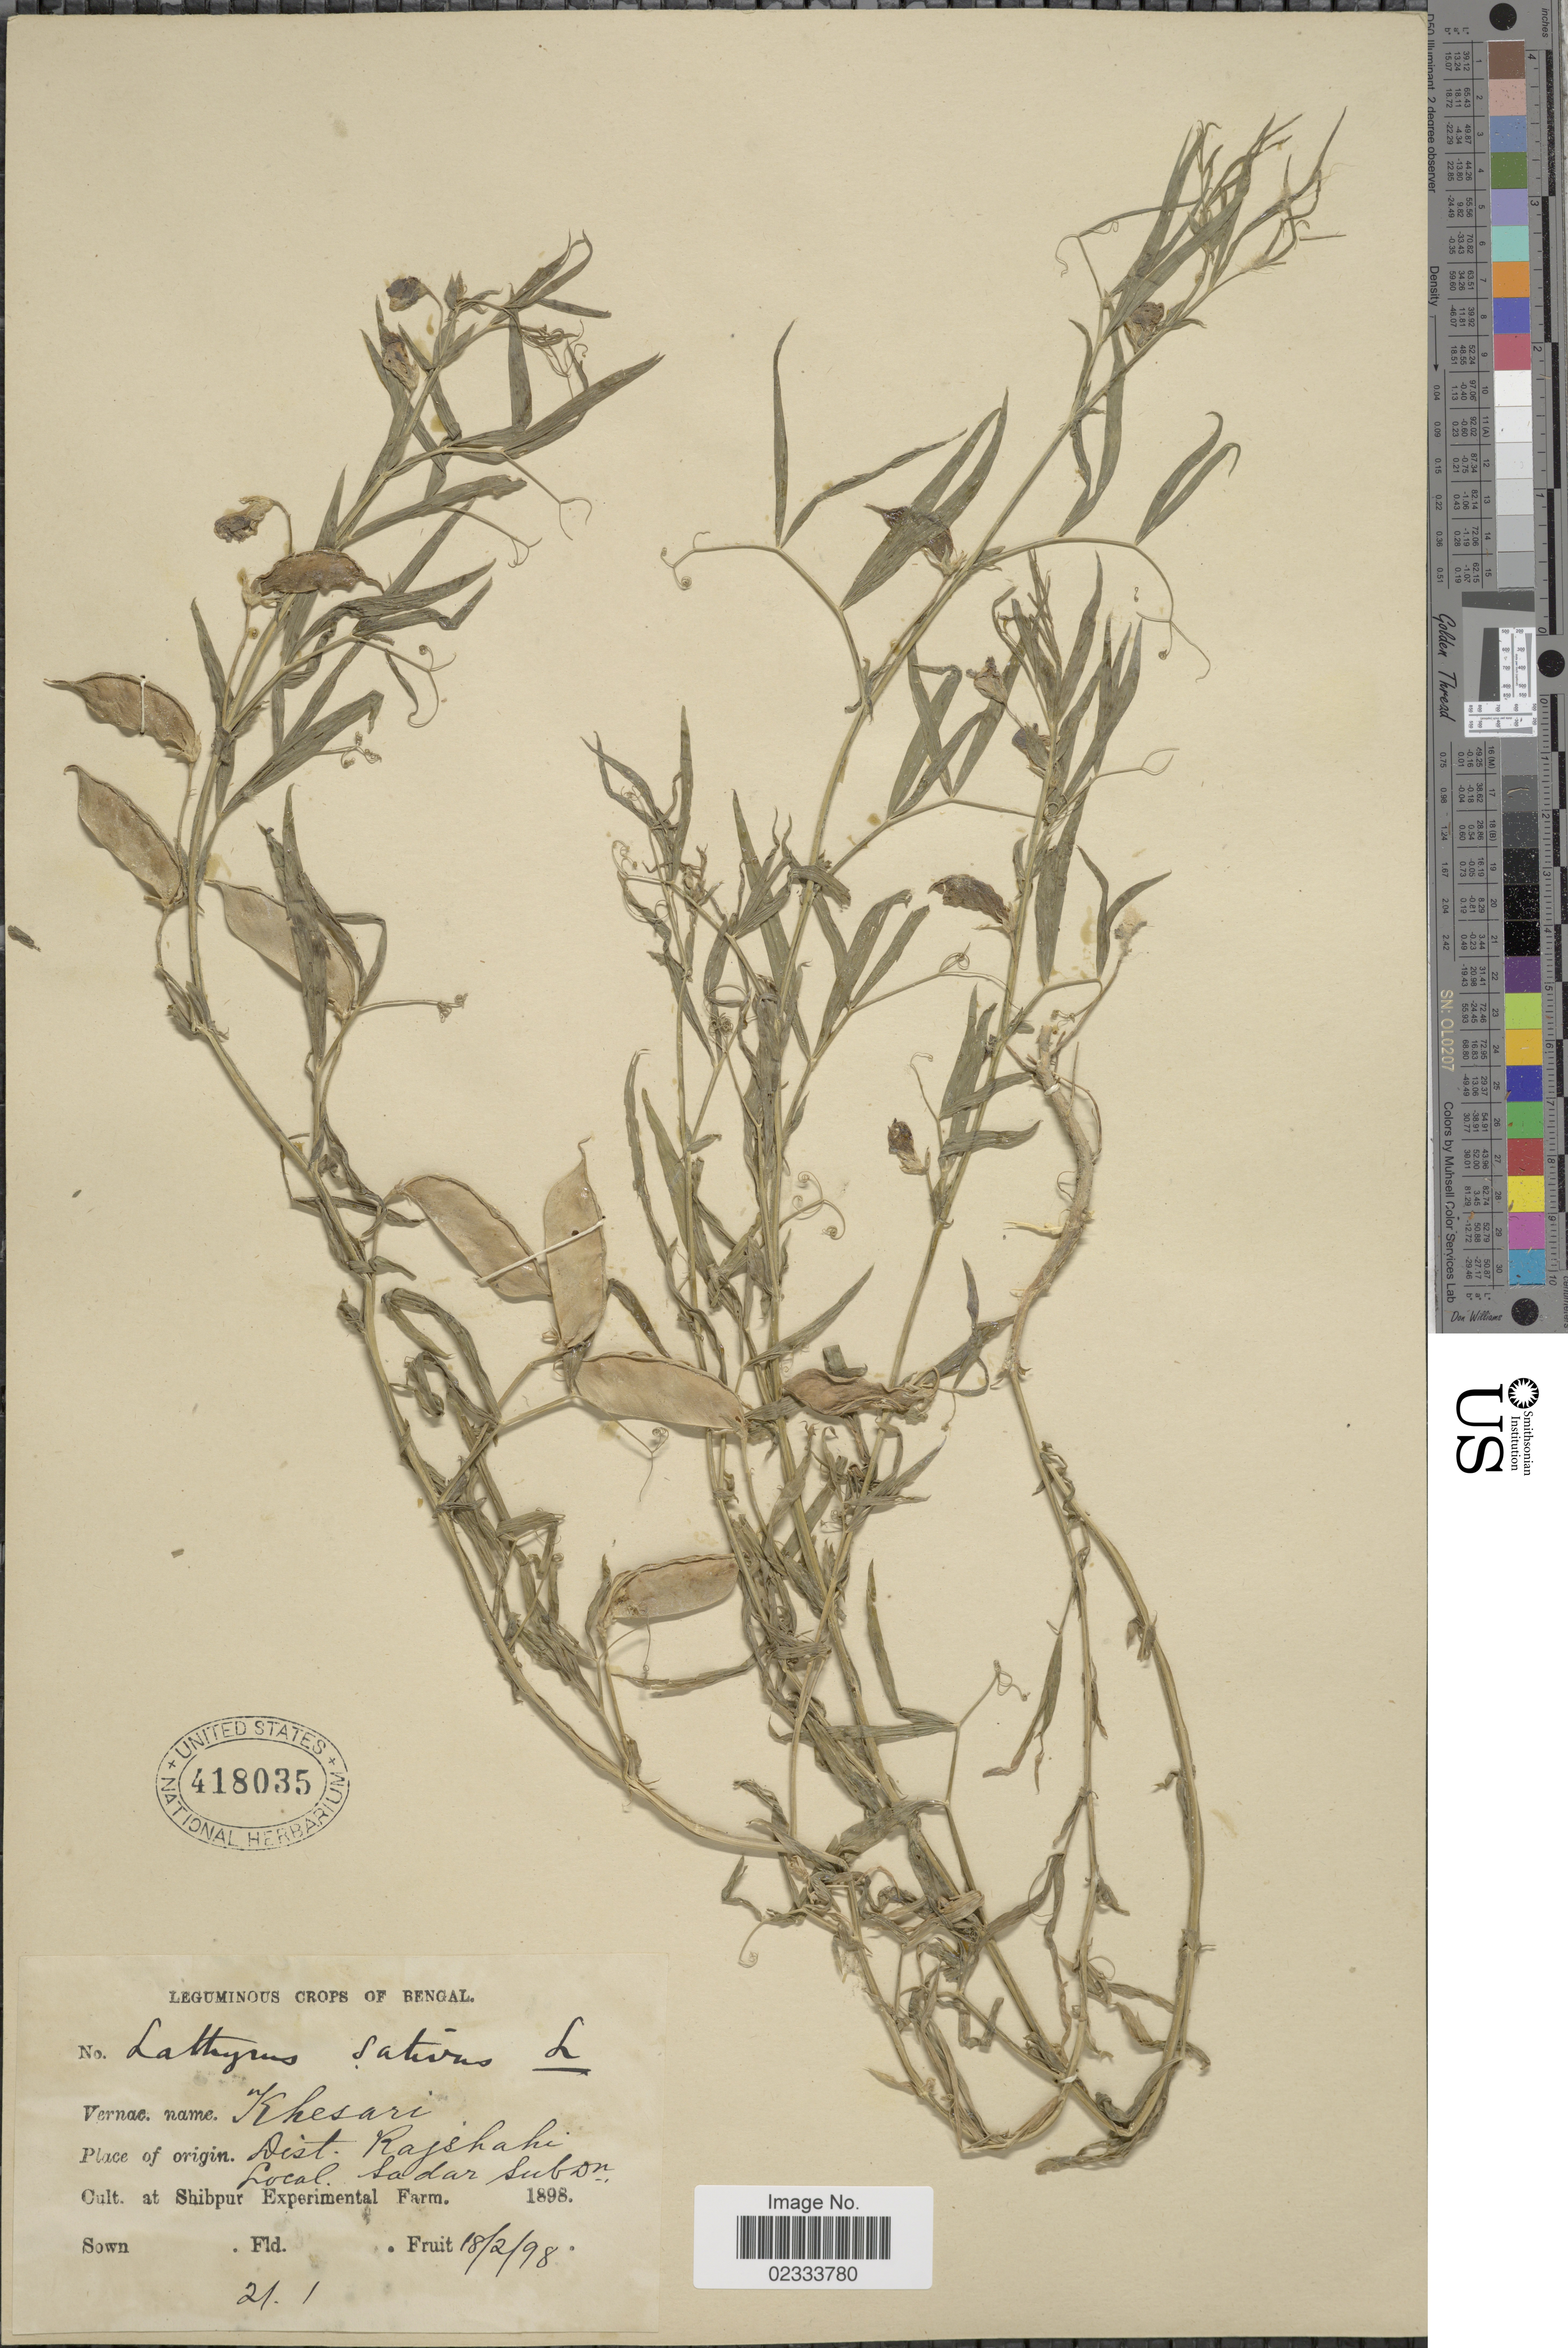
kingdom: Plantae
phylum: Tracheophyta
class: Magnoliopsida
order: Fabales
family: Fabaceae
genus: Lathyrus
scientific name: Lathyrus sativus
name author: L.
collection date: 1898-02-18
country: Bangladesh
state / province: Rajshahi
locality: Shibpur Experimental Farm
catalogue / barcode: US 418035